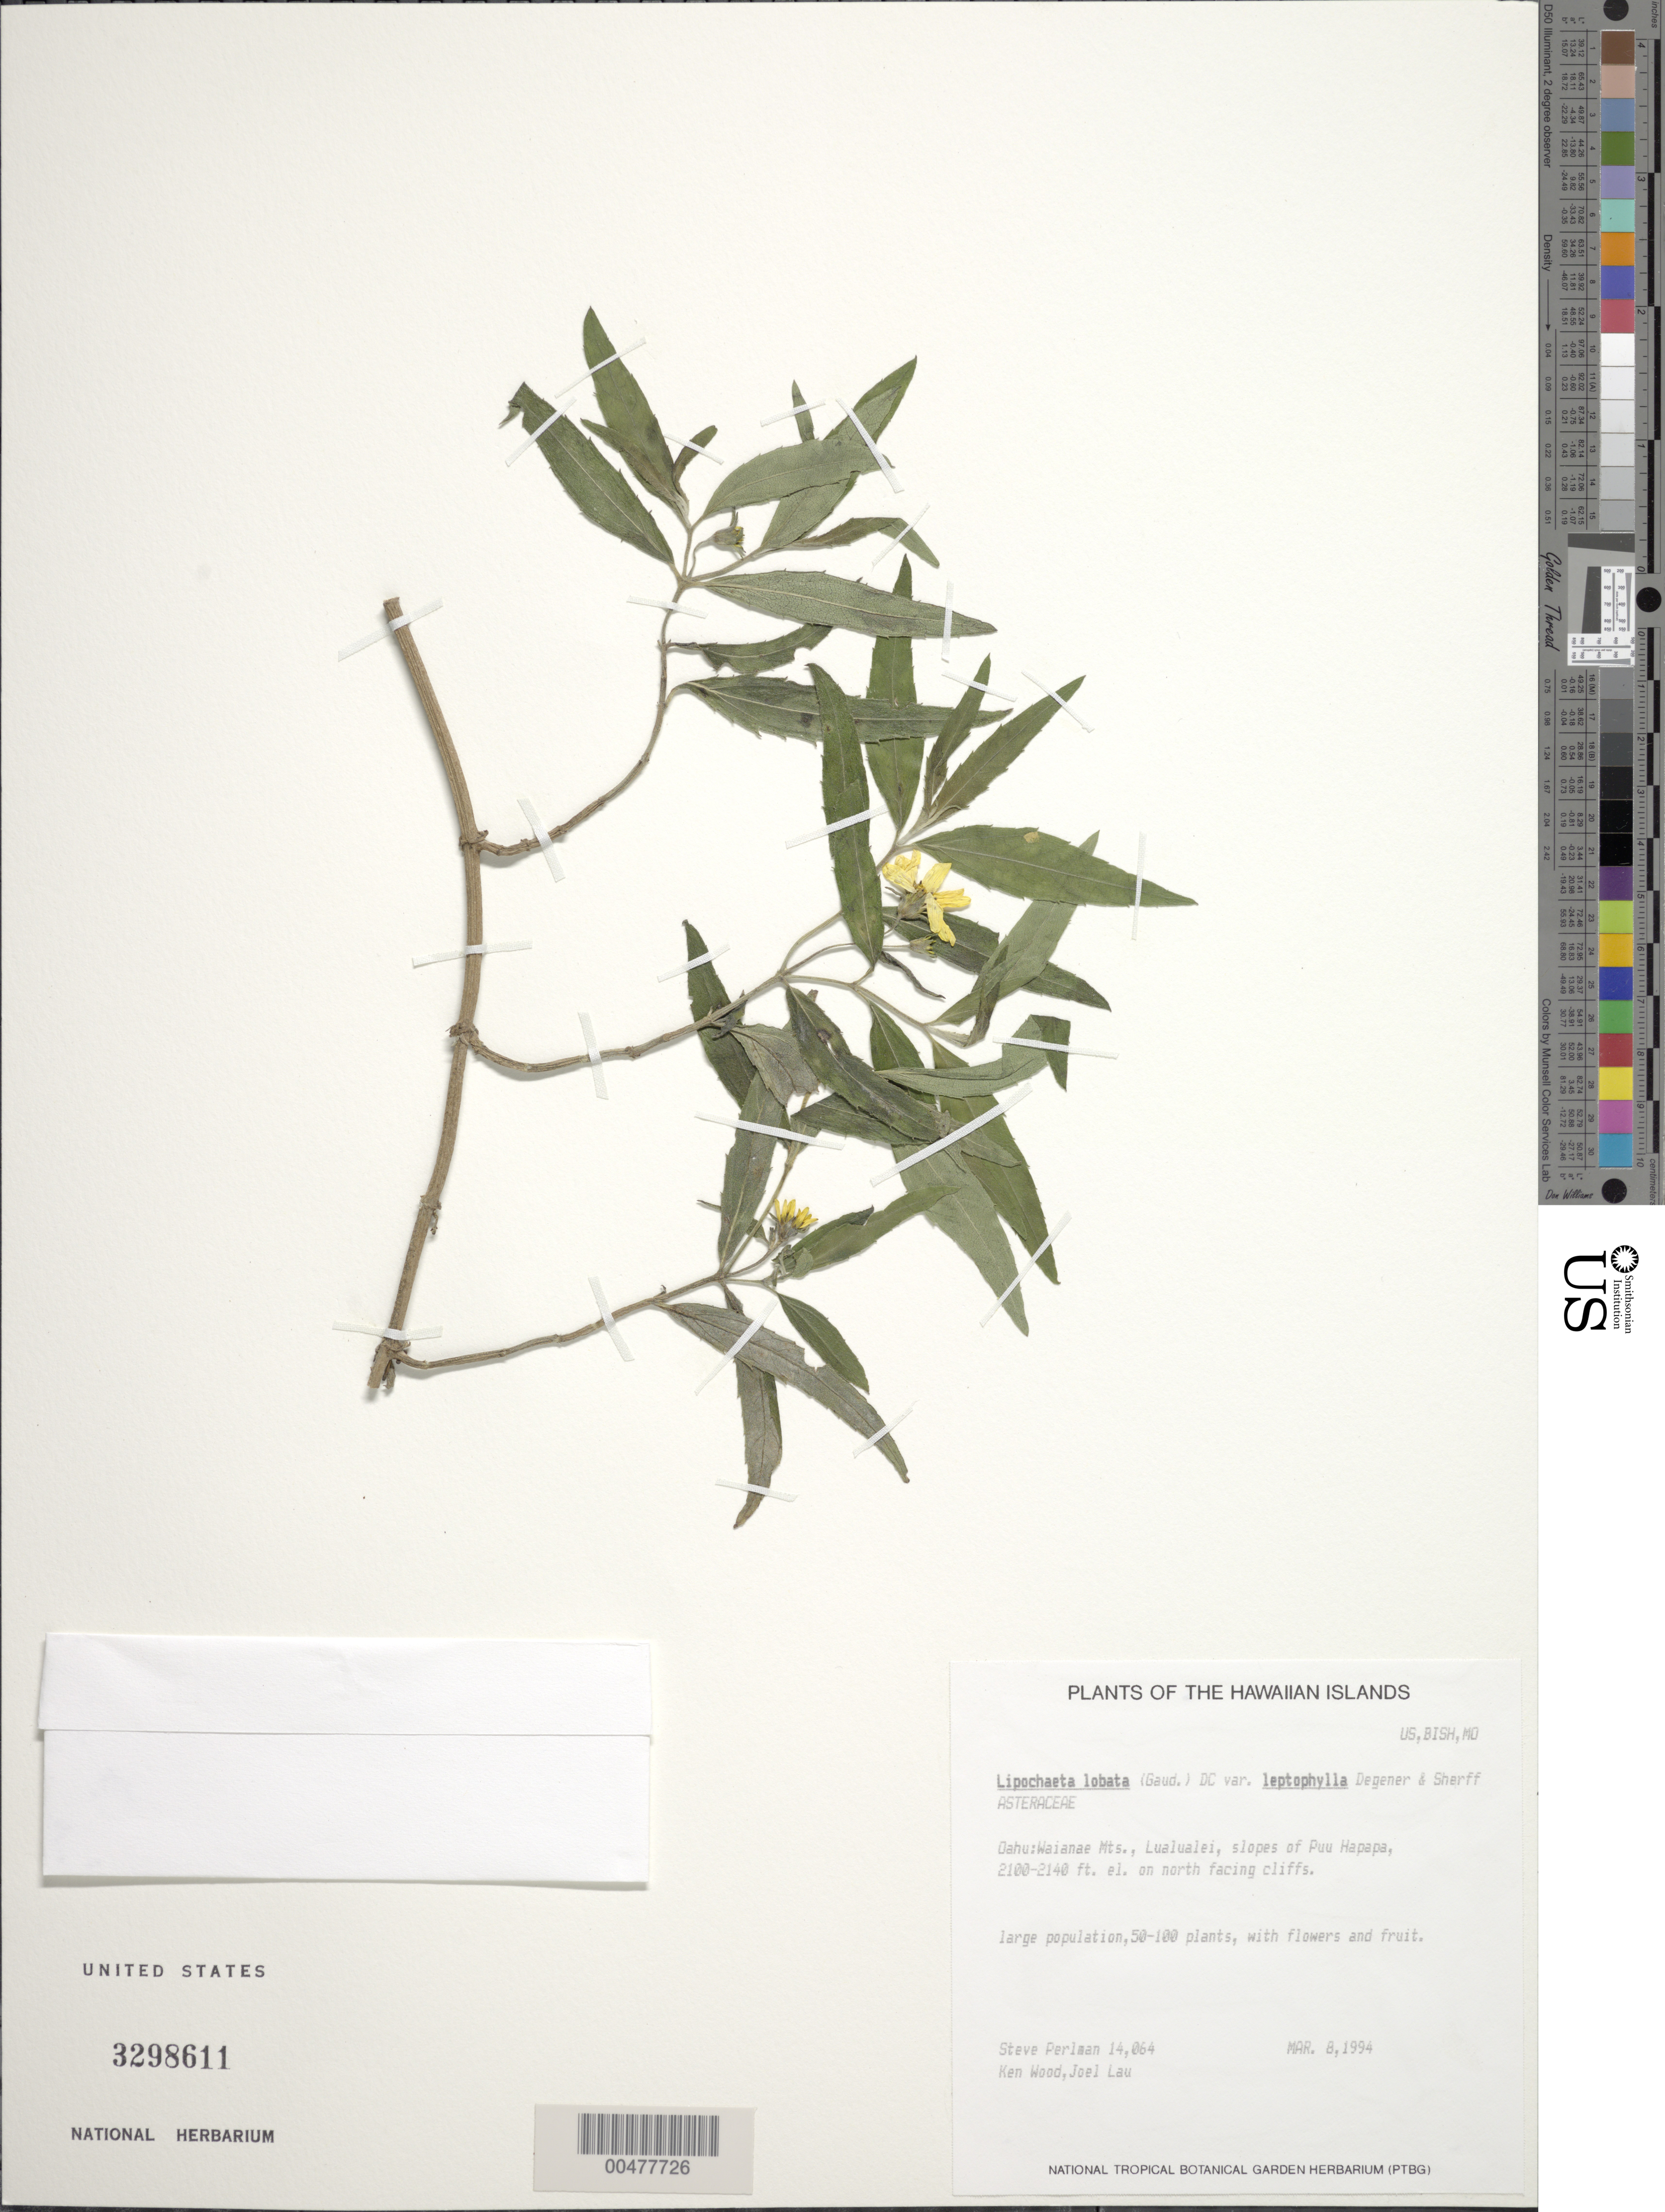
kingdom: Plantae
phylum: Tracheophyta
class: Magnoliopsida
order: Asterales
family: Asteraceae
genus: Lipochaeta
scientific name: Lipochaeta lobata var. leptophylla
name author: (O. Deg. & Sherff) W.L. Wagner & H. Rob.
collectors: S. P. Perlman, K. Wood & J. Lau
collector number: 14064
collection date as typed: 8 Mar 1994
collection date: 1994-03-08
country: United States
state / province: Hawaii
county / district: Honolulu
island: Oahu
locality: Waianae Mts., Lualualei, slopes of Puu Hapapa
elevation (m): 640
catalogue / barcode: US 3298611